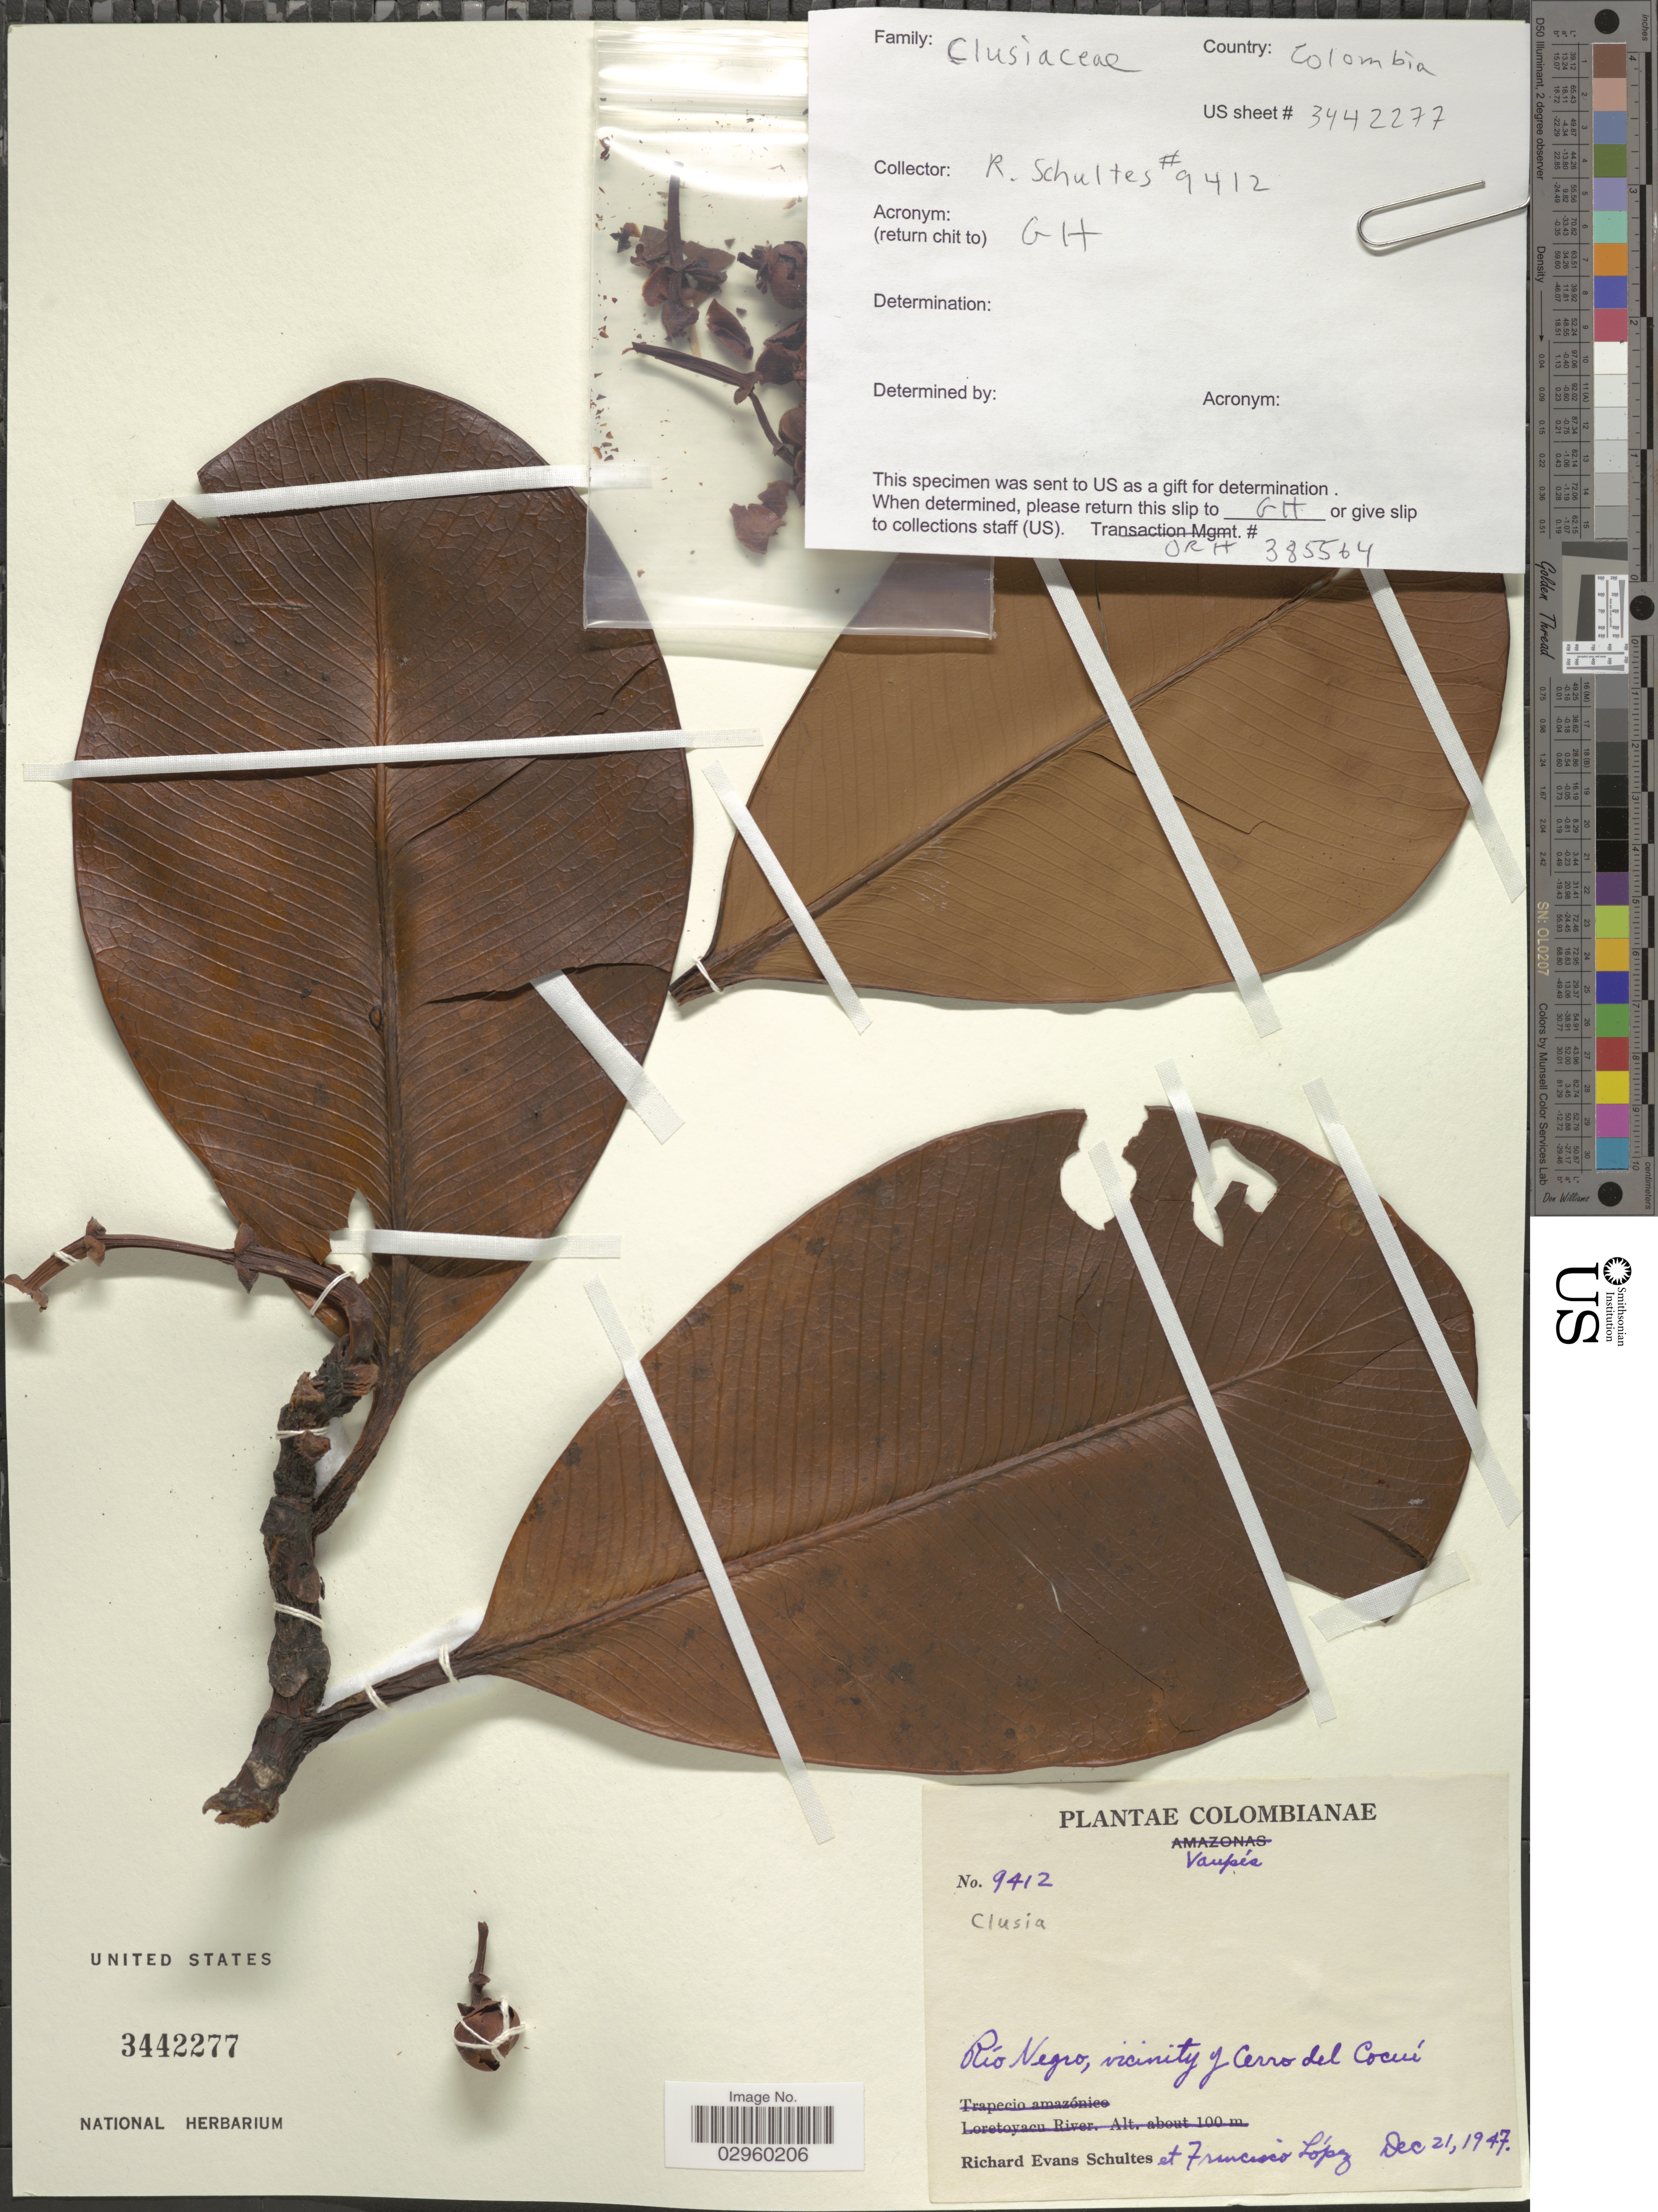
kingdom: Plantae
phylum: Tracheophyta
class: Magnoliopsida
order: Malpighiales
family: Clusiaceae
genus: Clusia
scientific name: Clusia sp.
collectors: R. E. Schultes & F. Lopéz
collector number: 9412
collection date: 1947-12-21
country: Colombia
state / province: Vaupés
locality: Río Negro, vicinity y Cerro del Cocui.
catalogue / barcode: US 3442277